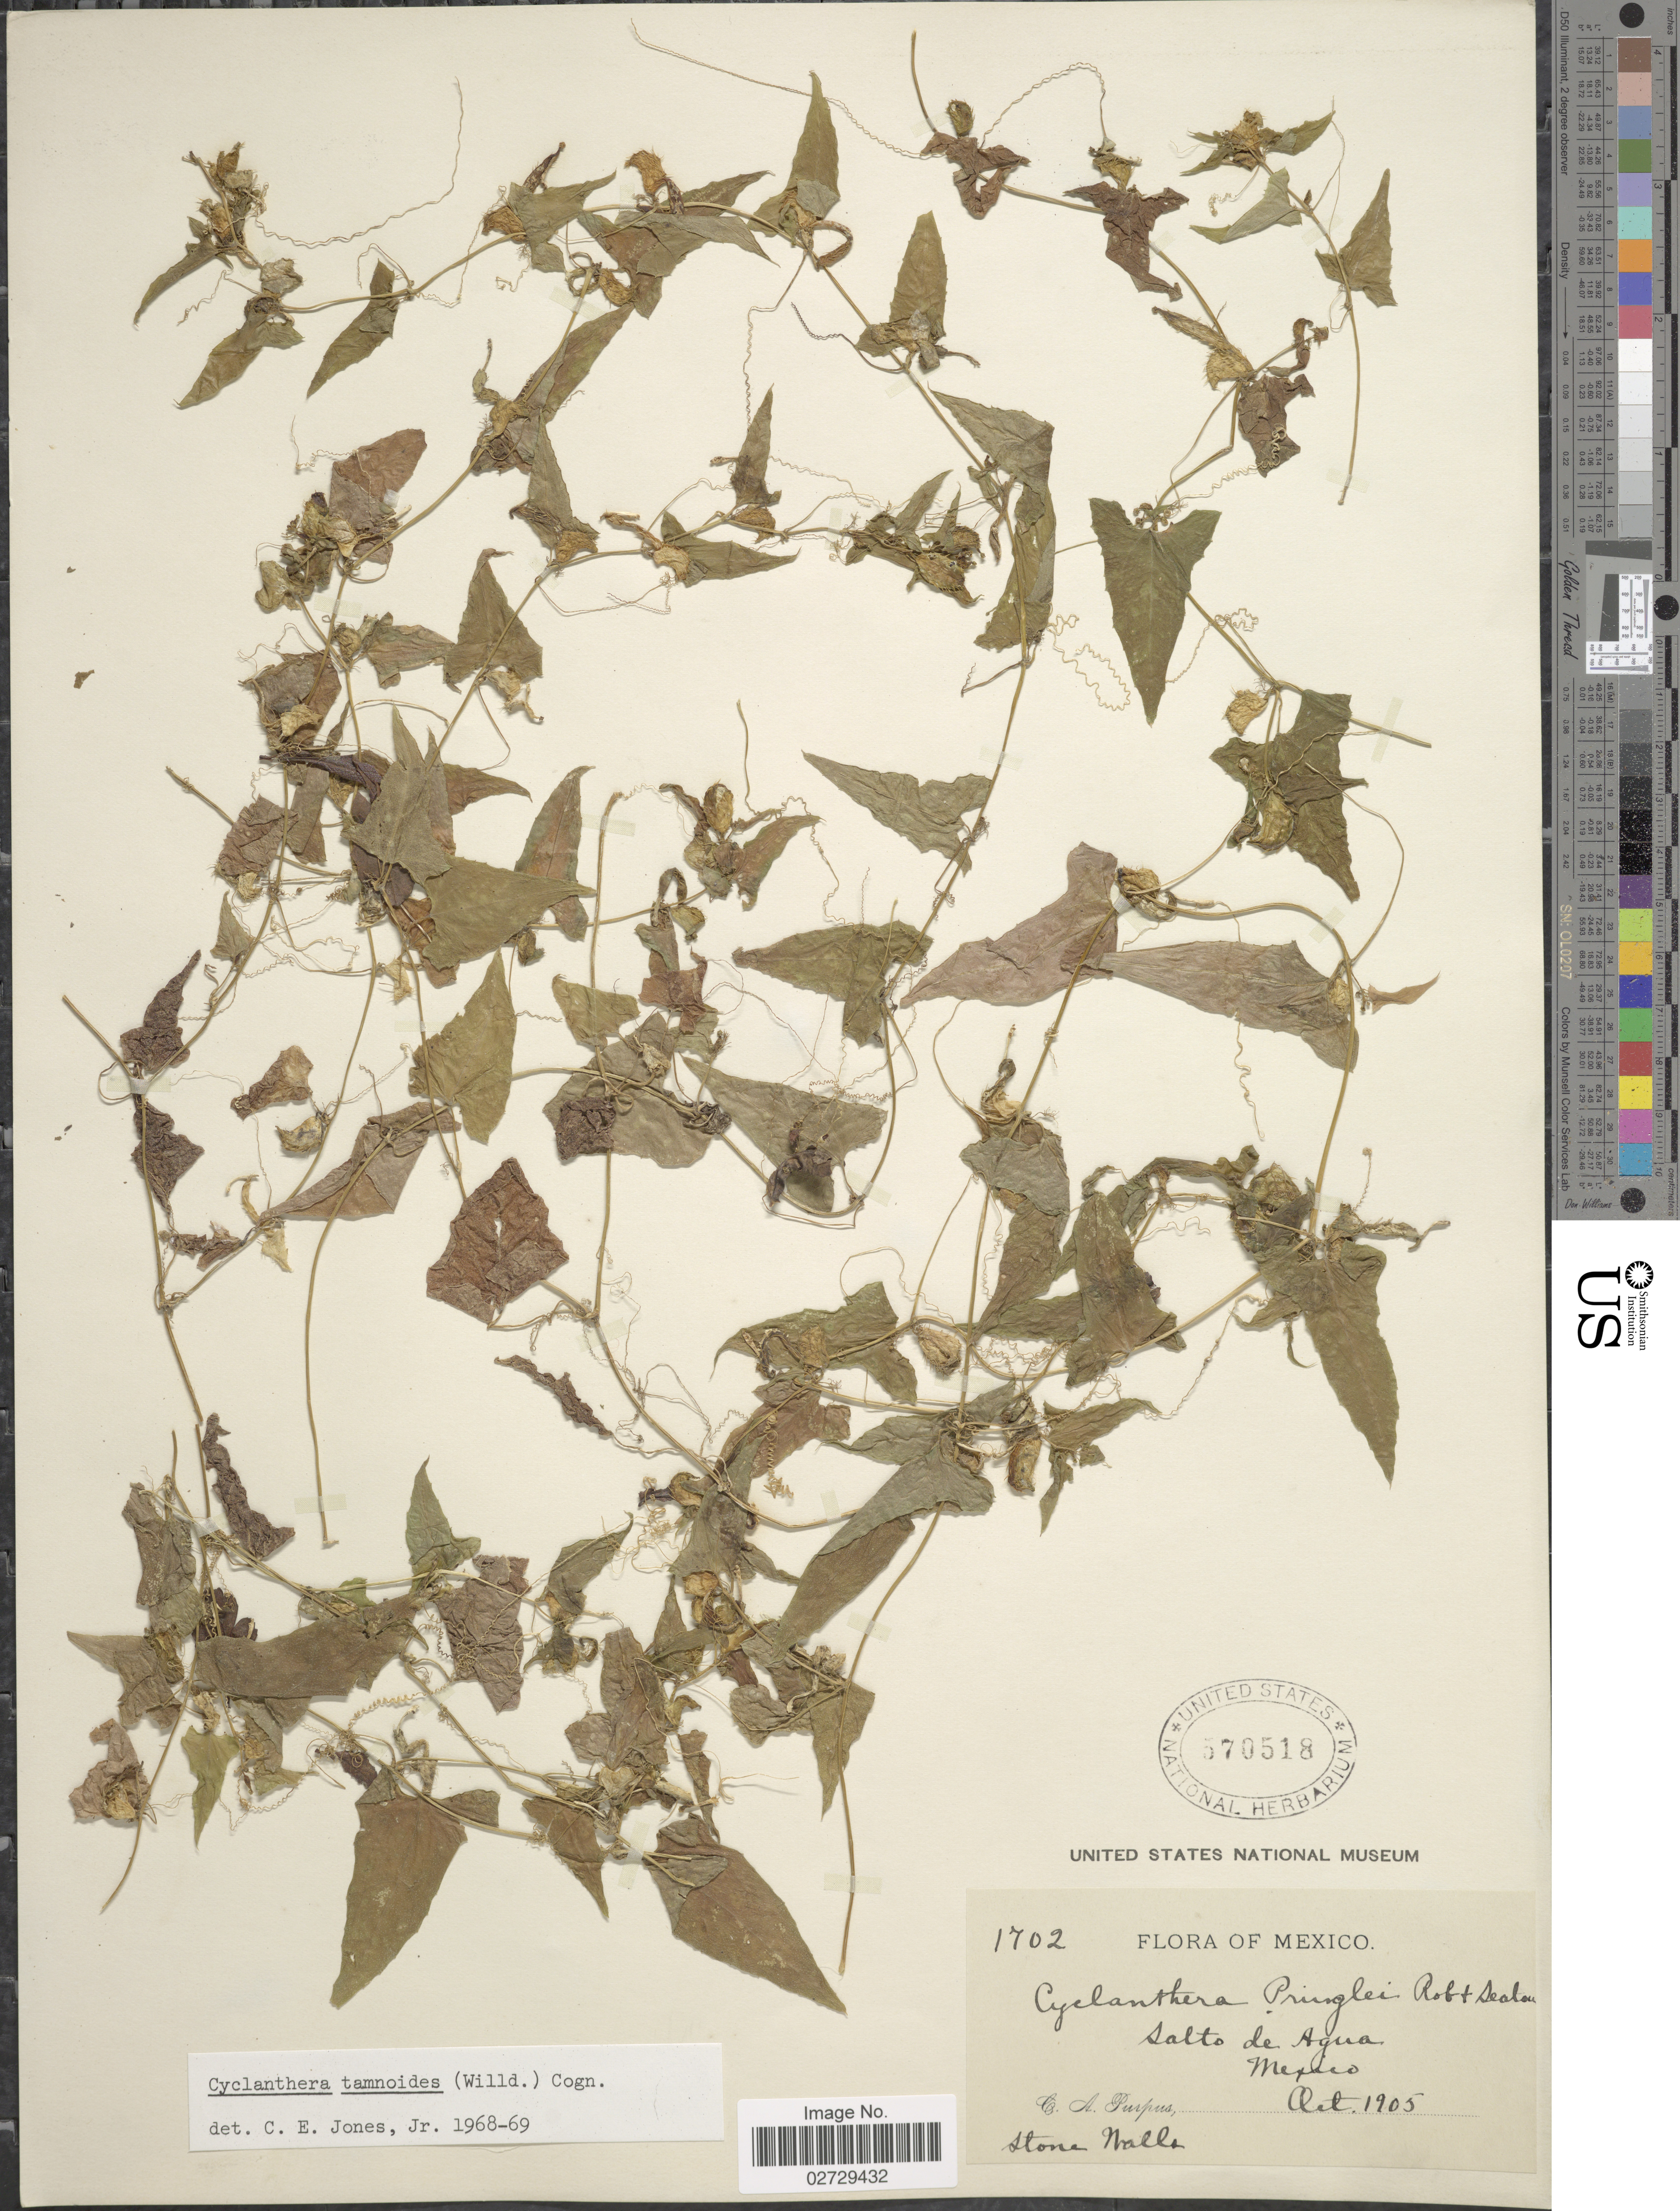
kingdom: Plantae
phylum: Tracheophyta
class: Magnoliopsida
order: Cucurbitales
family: Cucurbitaceae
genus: Cyclanthera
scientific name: Cyclanthera tamnoides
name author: (Willd.) Cogn.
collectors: C. A. Purpus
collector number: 1702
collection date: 1905-10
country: Mexico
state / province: México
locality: Salto de Agua, Stone Walls.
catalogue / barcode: US 570518